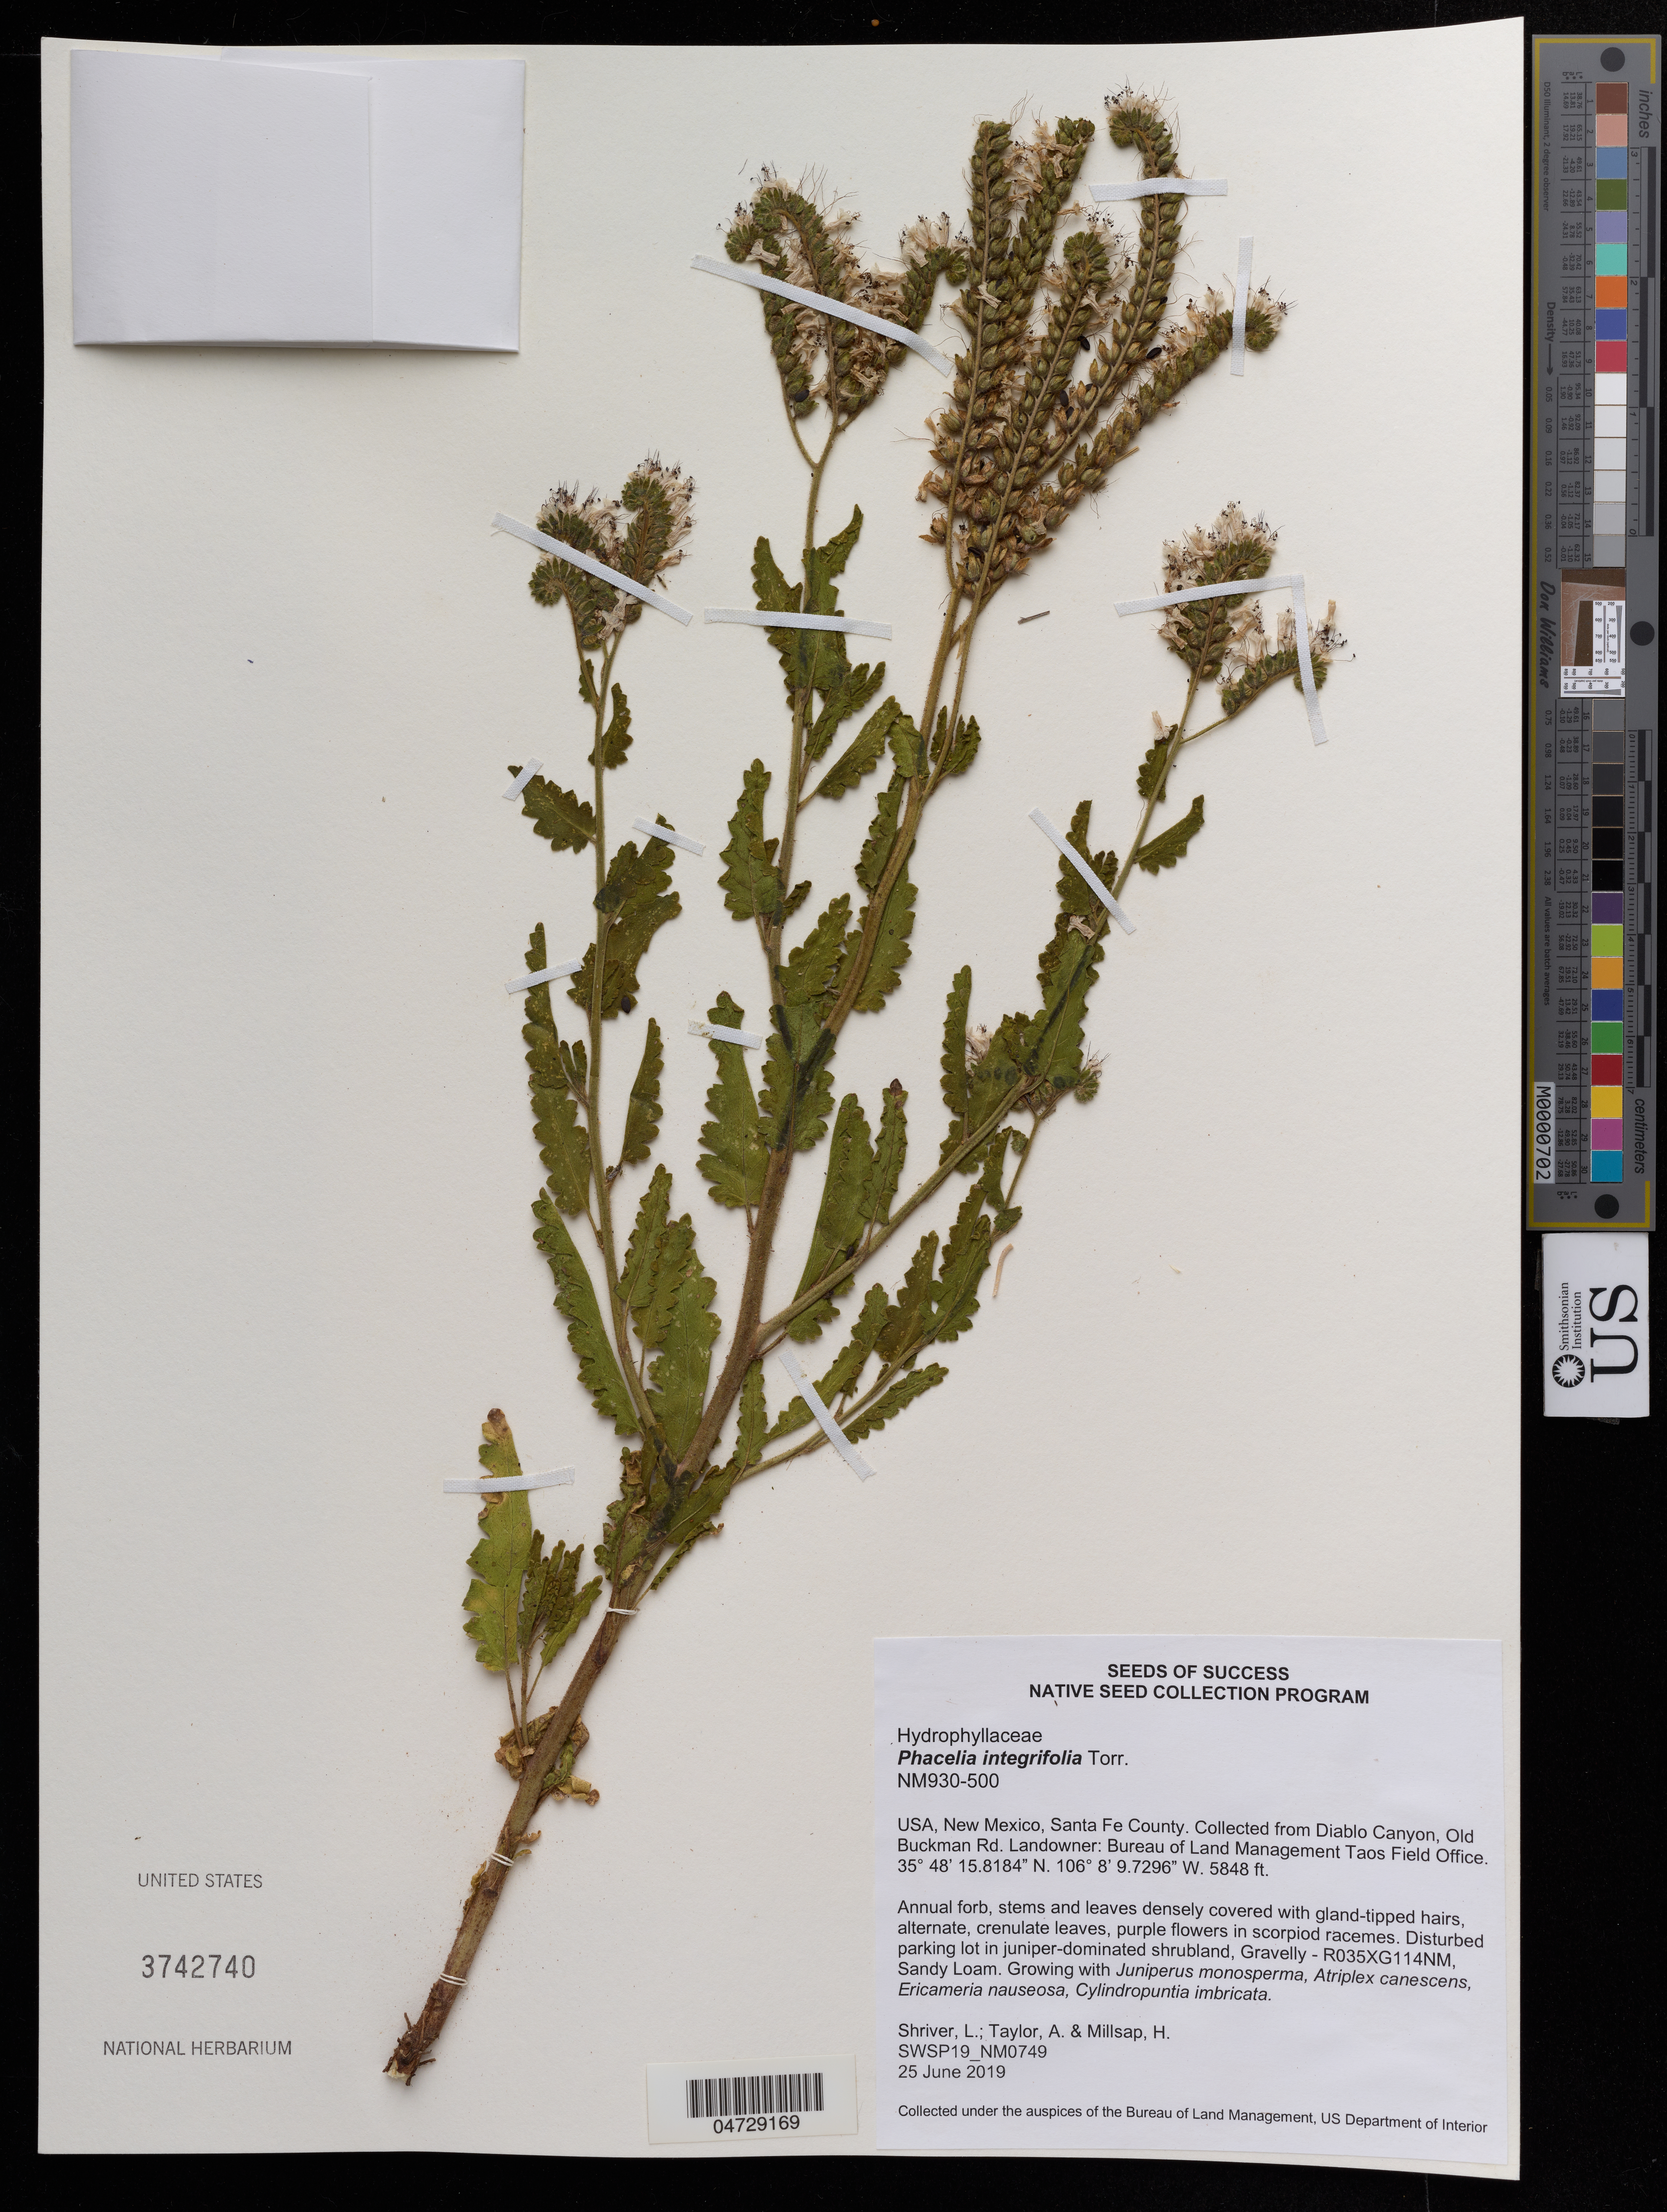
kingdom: Plantae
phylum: Tracheophyta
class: Magnoliopsida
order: Boraginales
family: Hydrophyllaceae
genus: Phacelia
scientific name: Phacelia integrifolia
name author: Torr.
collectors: L. Shriver & A. Taylor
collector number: SWSP19_NM0749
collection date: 2019-06-25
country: United States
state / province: New Mexico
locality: Santa Fe County. Diablo Canyon, Old Buckman Rd. Landowner: Bureau of Land Management Taos Field Office.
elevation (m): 1782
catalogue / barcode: US 3742740